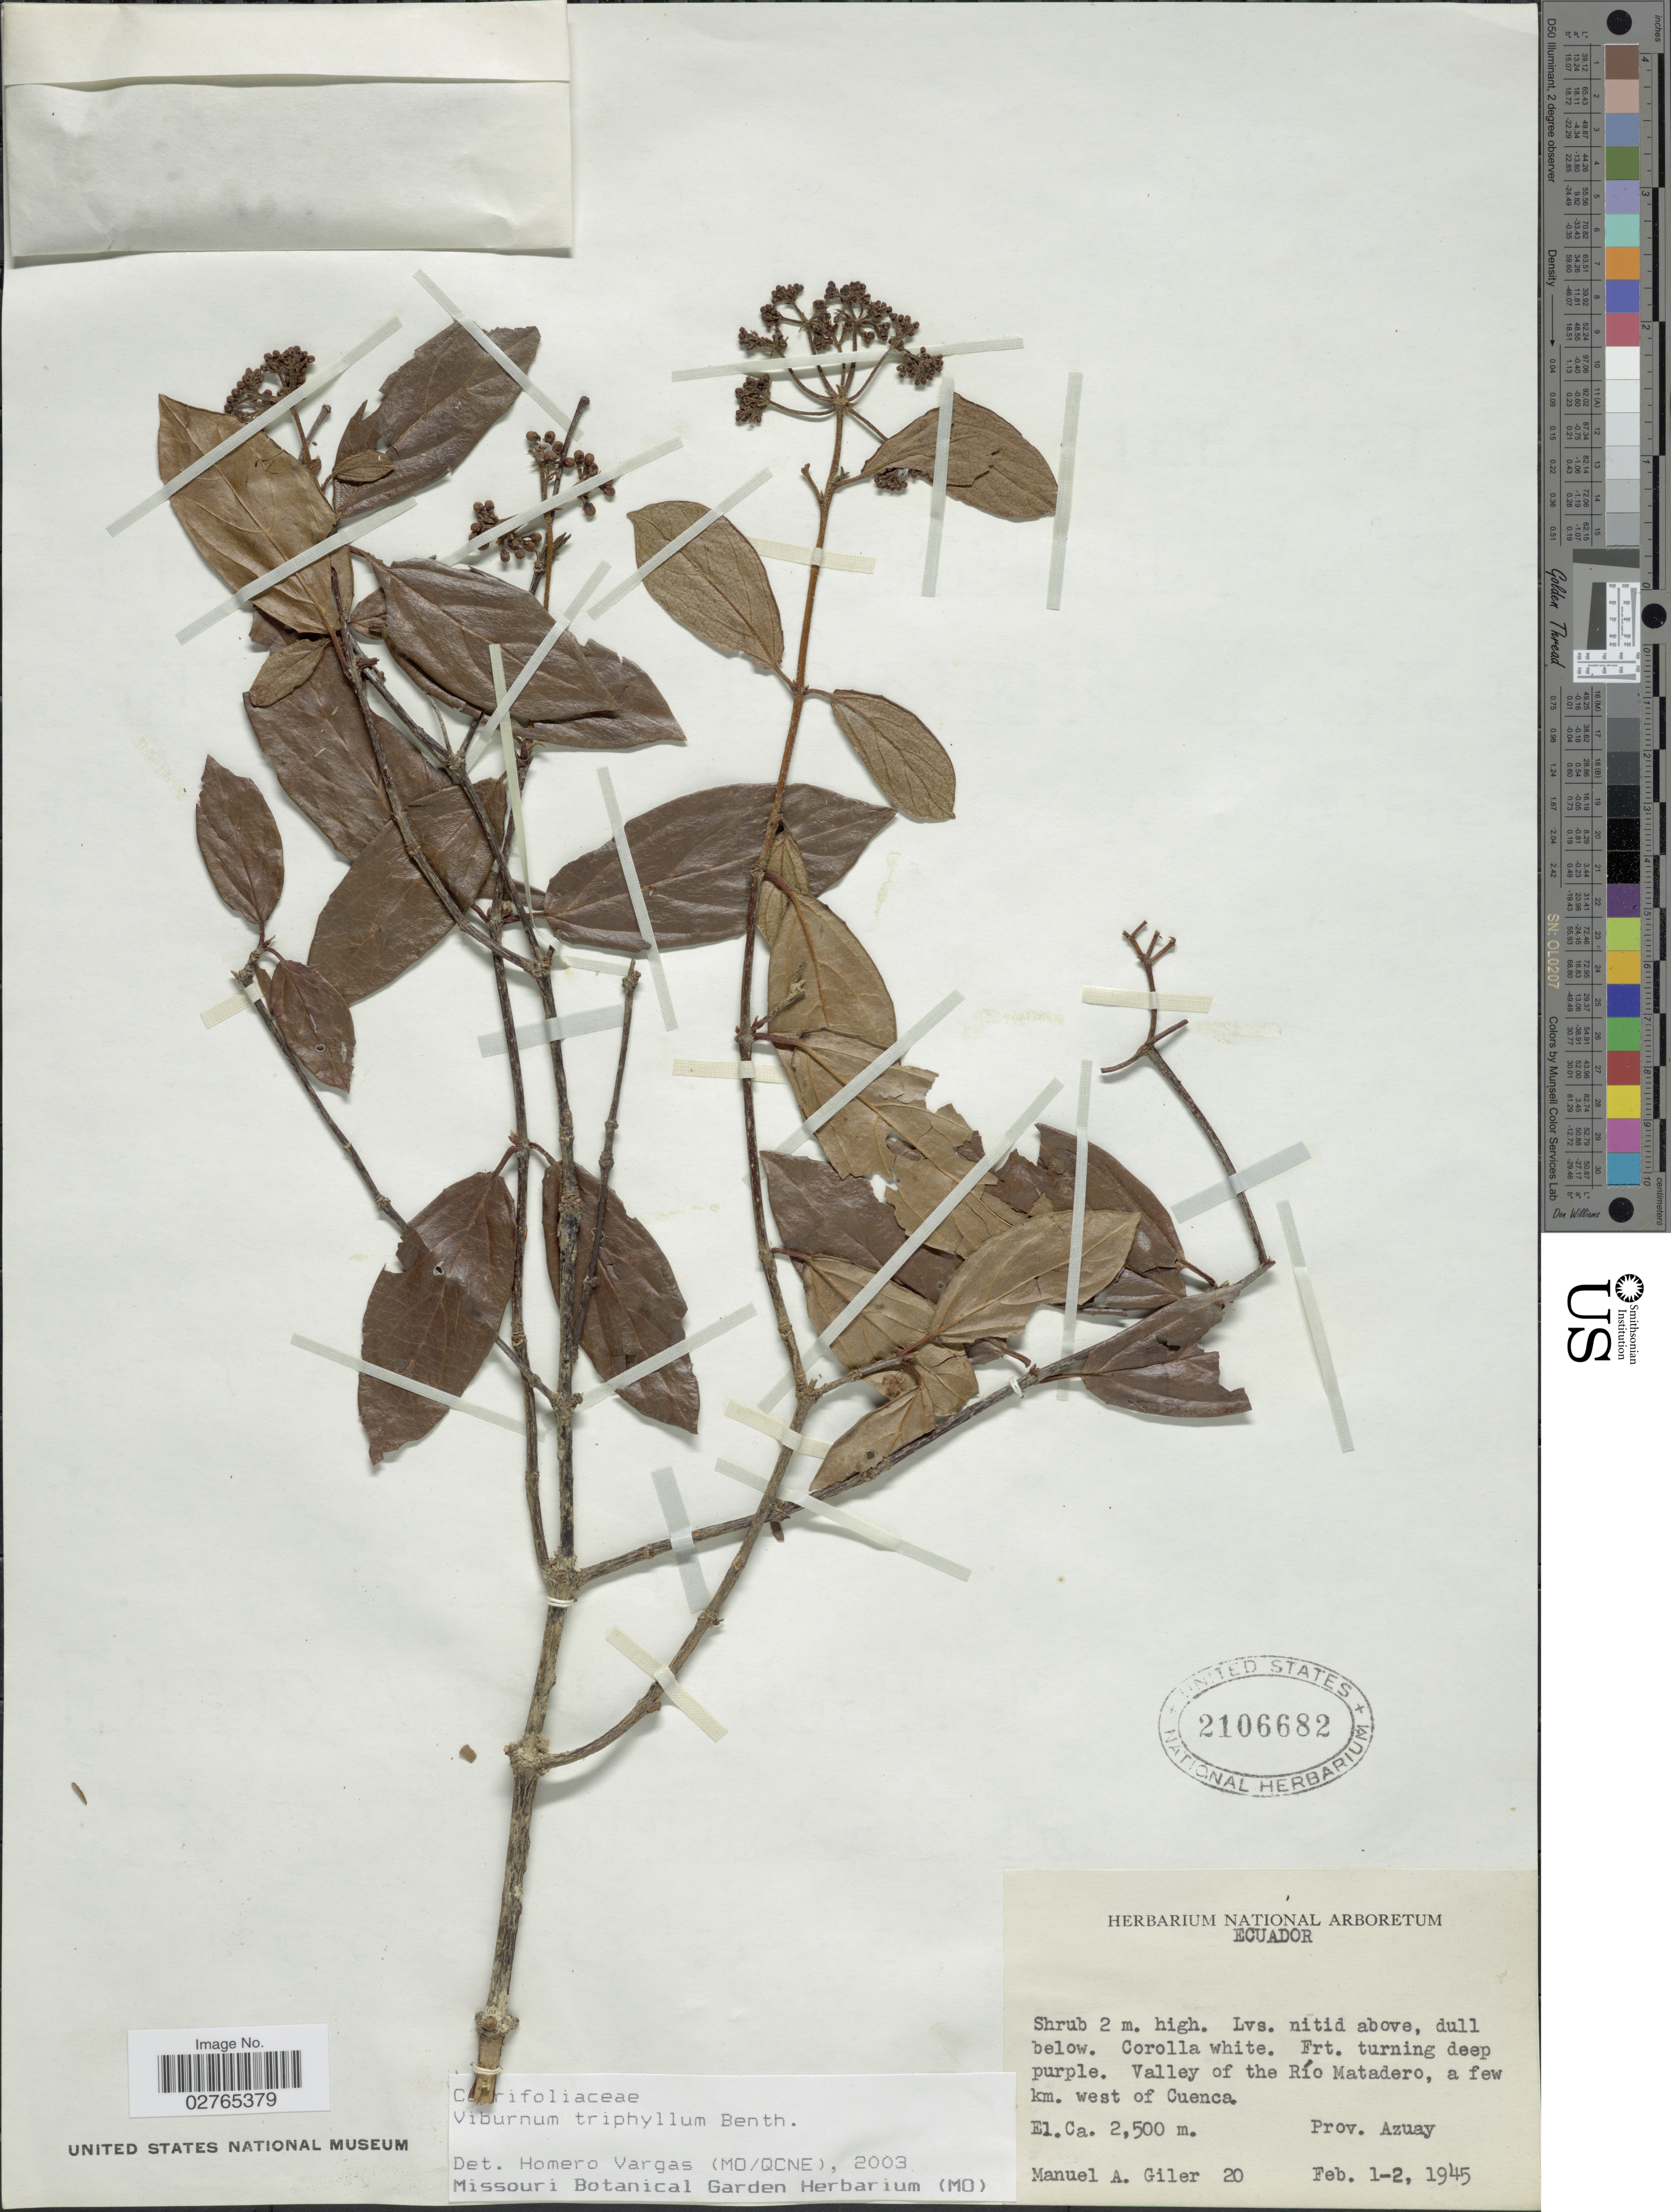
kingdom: Plantae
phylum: Tracheophyta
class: Magnoliopsida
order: Dipsacales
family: Viburnaceae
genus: Viburnum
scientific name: Viburnum triphyllum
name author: Benth.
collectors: M. Gíler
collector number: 20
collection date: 1945-02-01/1945-02-02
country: Ecuador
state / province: Azuay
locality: Valley of the Río Matadero, a few km. west of Cuenca.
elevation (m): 2500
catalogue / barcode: US 2106682